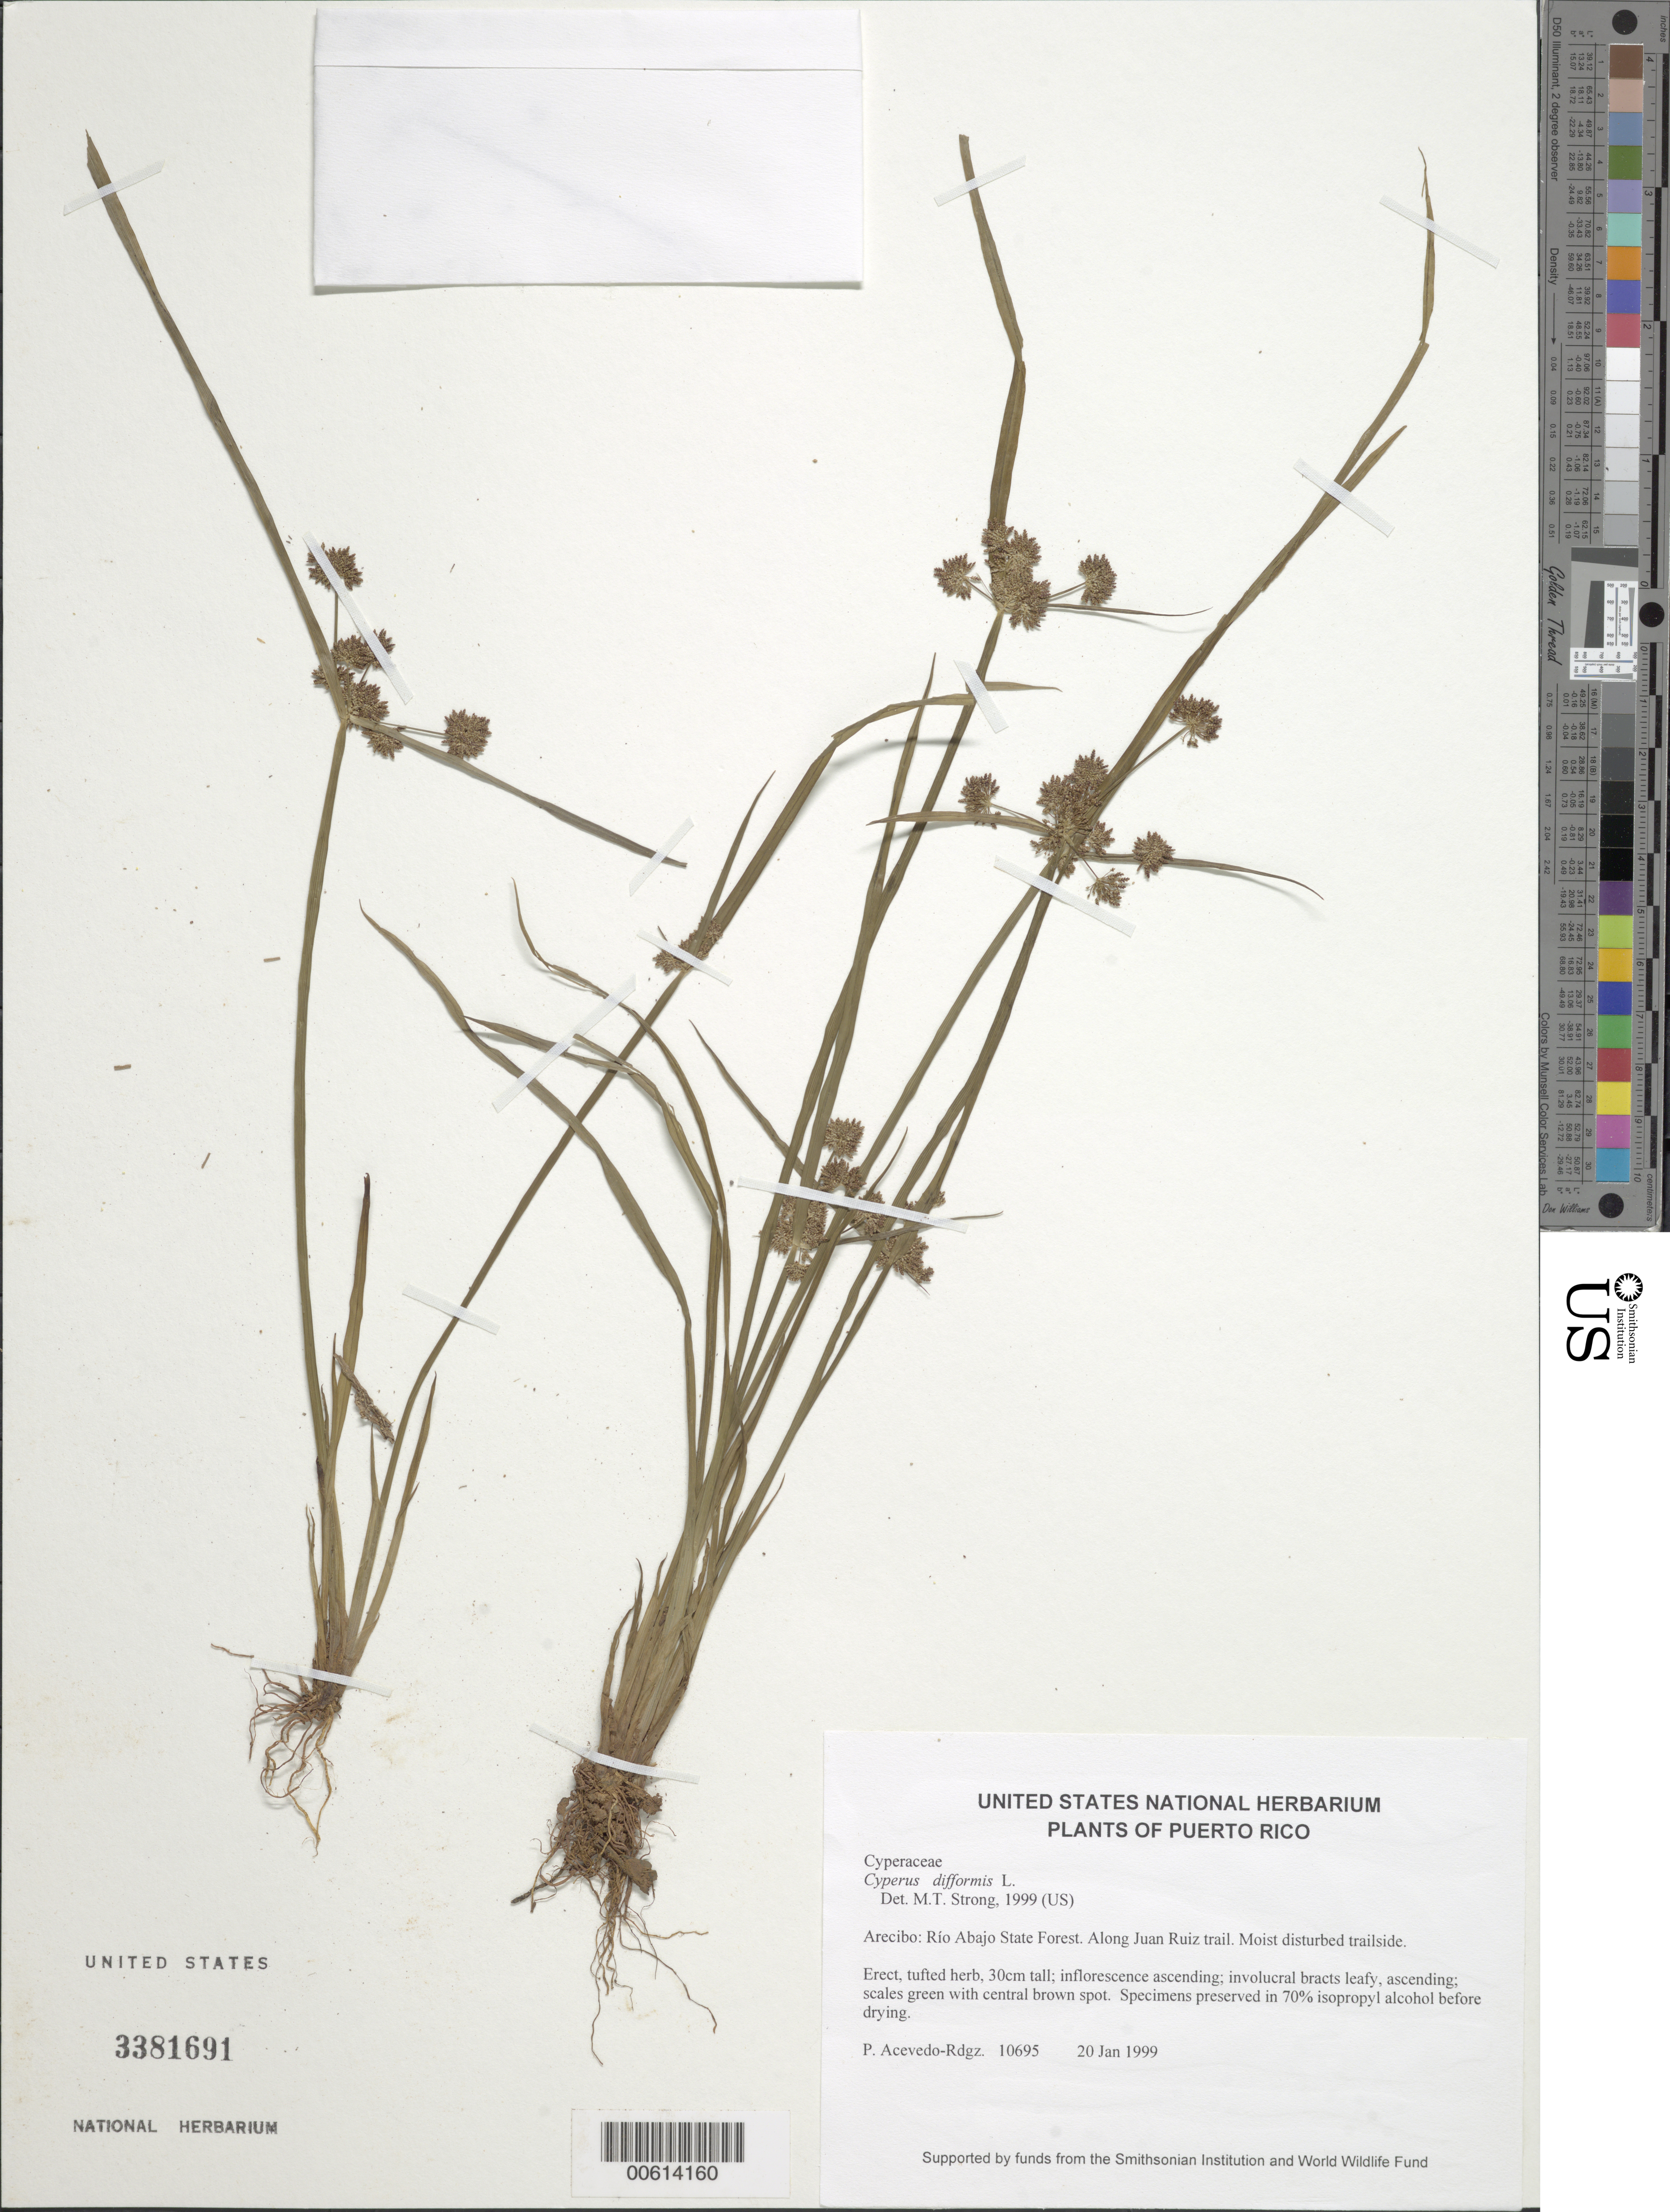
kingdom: Plantae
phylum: Tracheophyta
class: Liliopsida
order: Poales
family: Cyperaceae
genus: Cyperus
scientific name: Cyperus difformis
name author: L.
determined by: Strong, M. T., (US), Smithsonian Institution - National Museum of Natural History (UNITED STATES)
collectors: P. Acevedo-Rodr.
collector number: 10695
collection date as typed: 20 Jan 1999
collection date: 1999-01-20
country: Puerto Rico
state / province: Arecibo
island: Puerto Rico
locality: Arecibo; Río Abajo State Forest. Along Juan Ruiz trail.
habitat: Moist disturbed trailside.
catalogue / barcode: US 3381691